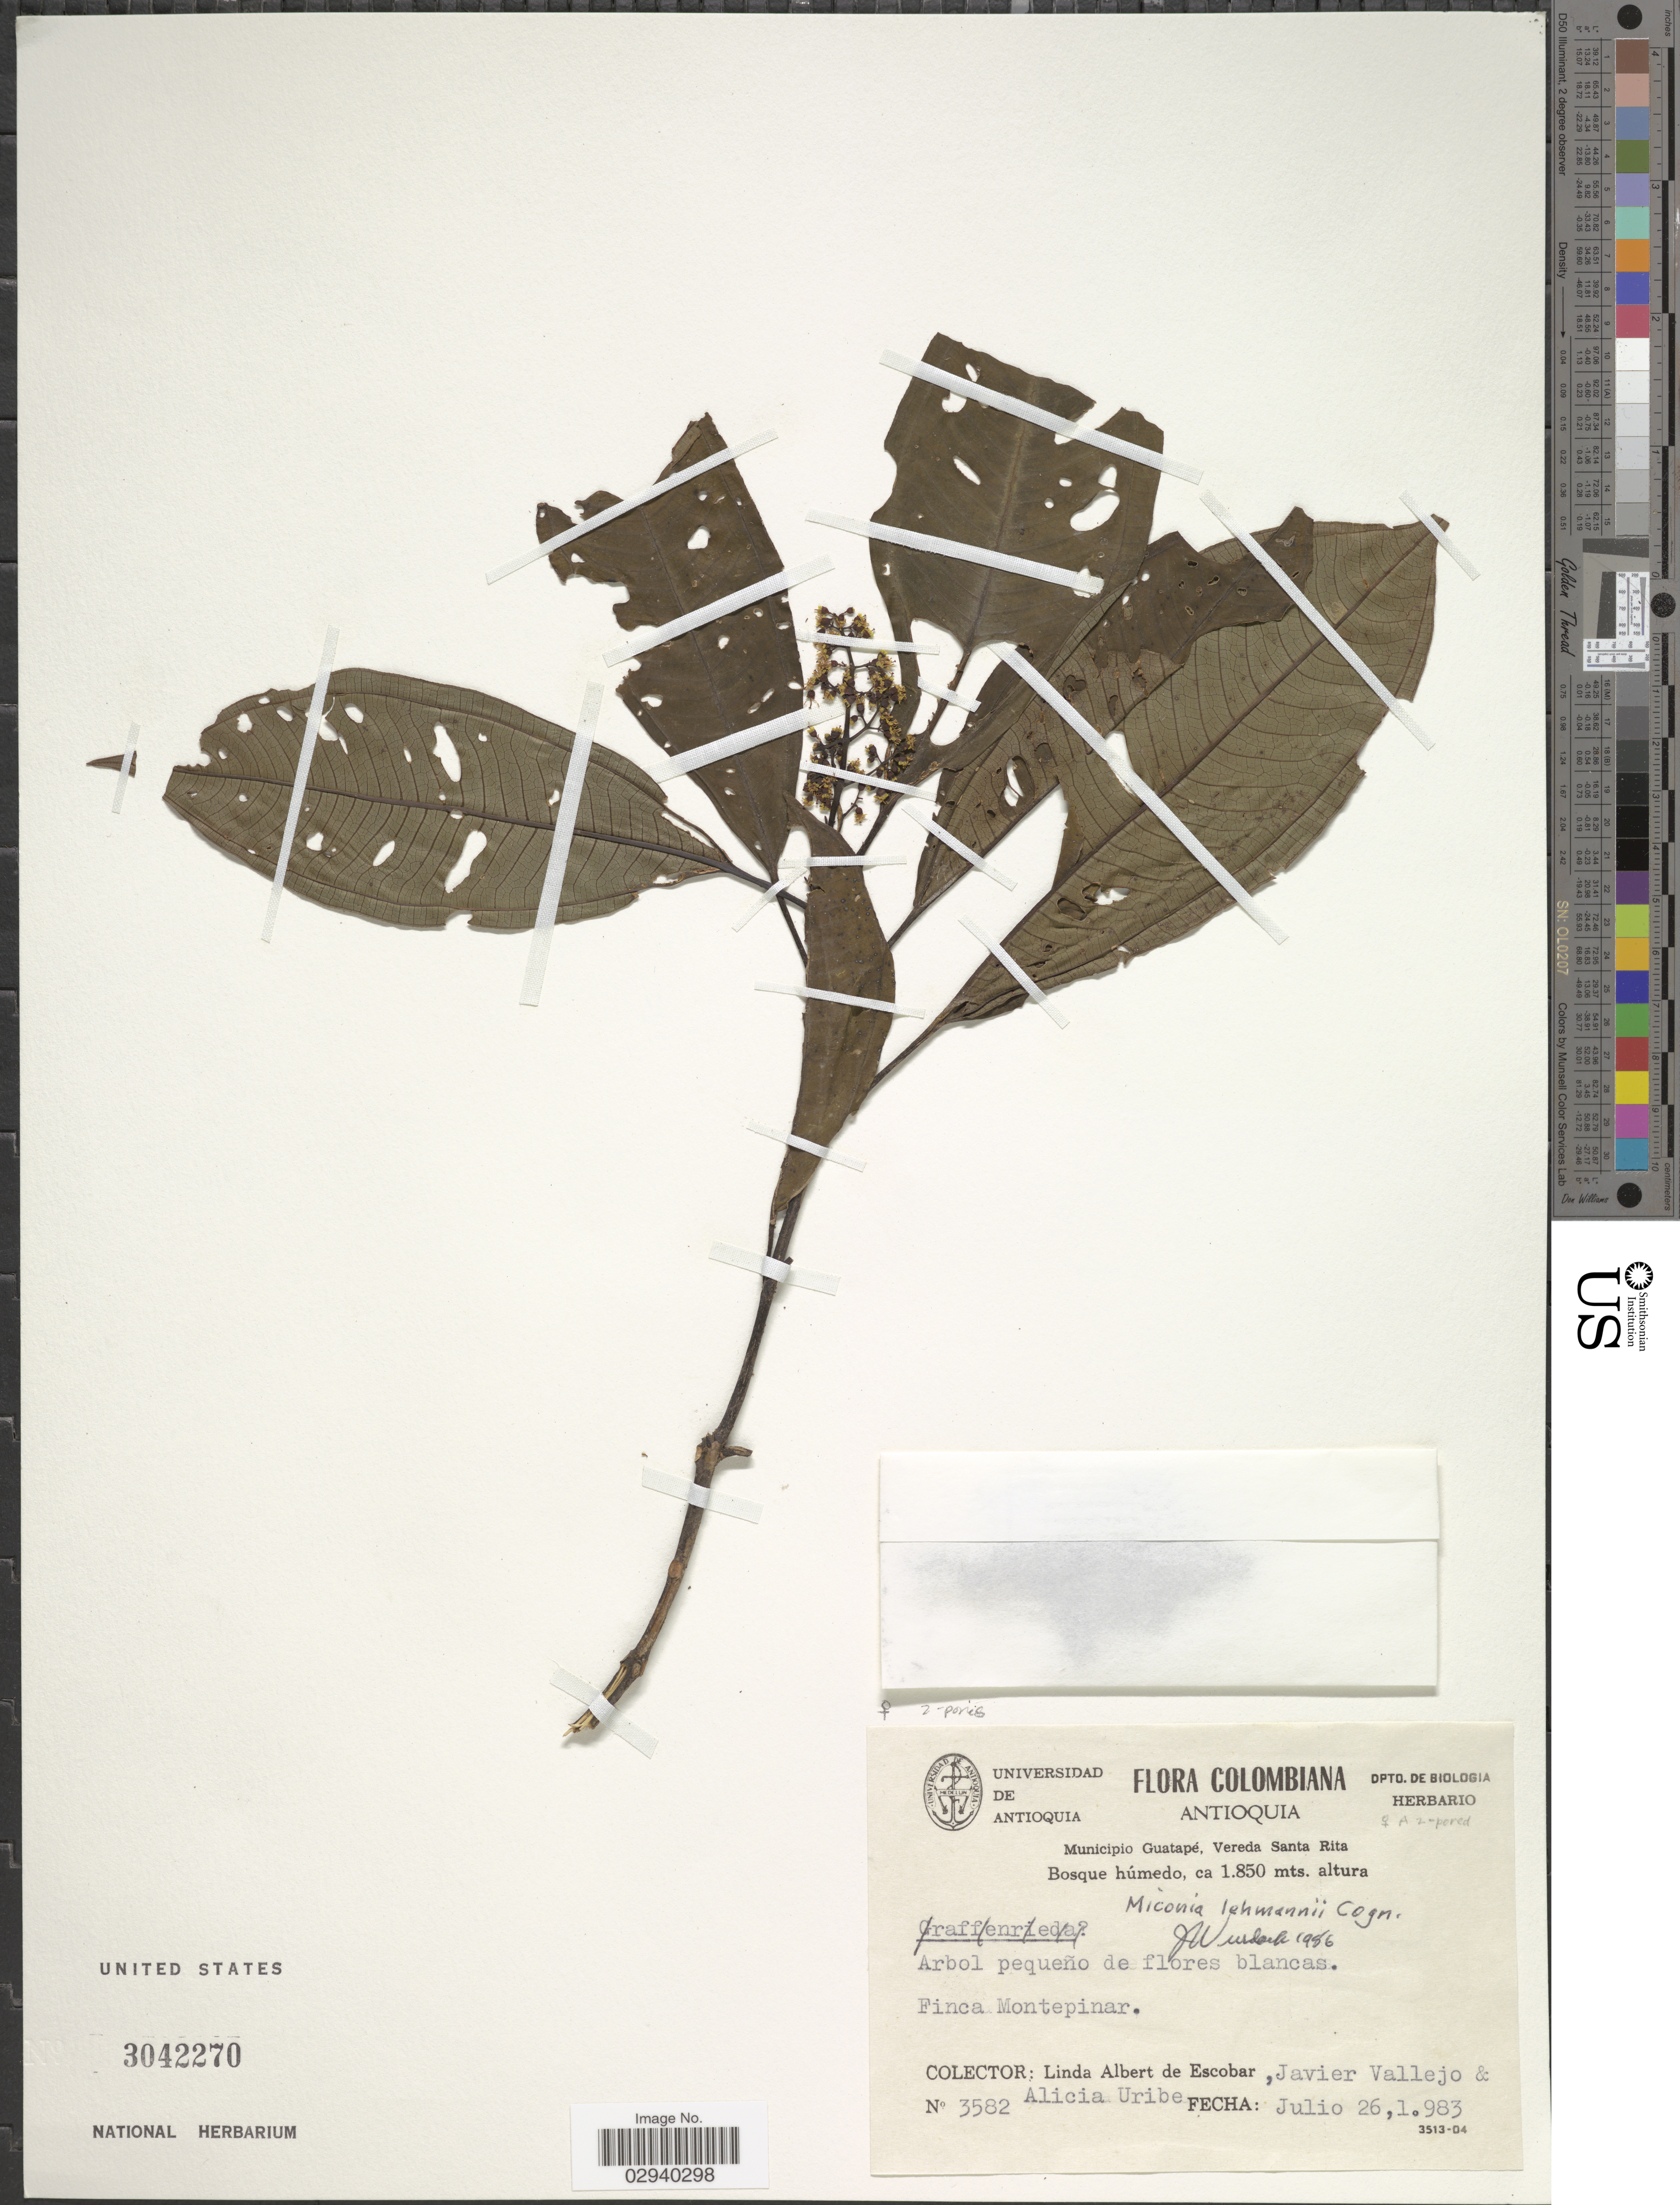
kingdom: Plantae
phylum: Tracheophyta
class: Magnoliopsida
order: Myrtales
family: Melastomataceae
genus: Miconia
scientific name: Miconia lehmannii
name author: Cogn.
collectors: L. K. de Escobar, J. Vallejo & A. Uribe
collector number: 3582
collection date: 1983-07-26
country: Colombia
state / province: Antioquia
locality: Municipio Guatapé, Vereda Santa Rita.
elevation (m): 1850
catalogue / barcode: US 3042270